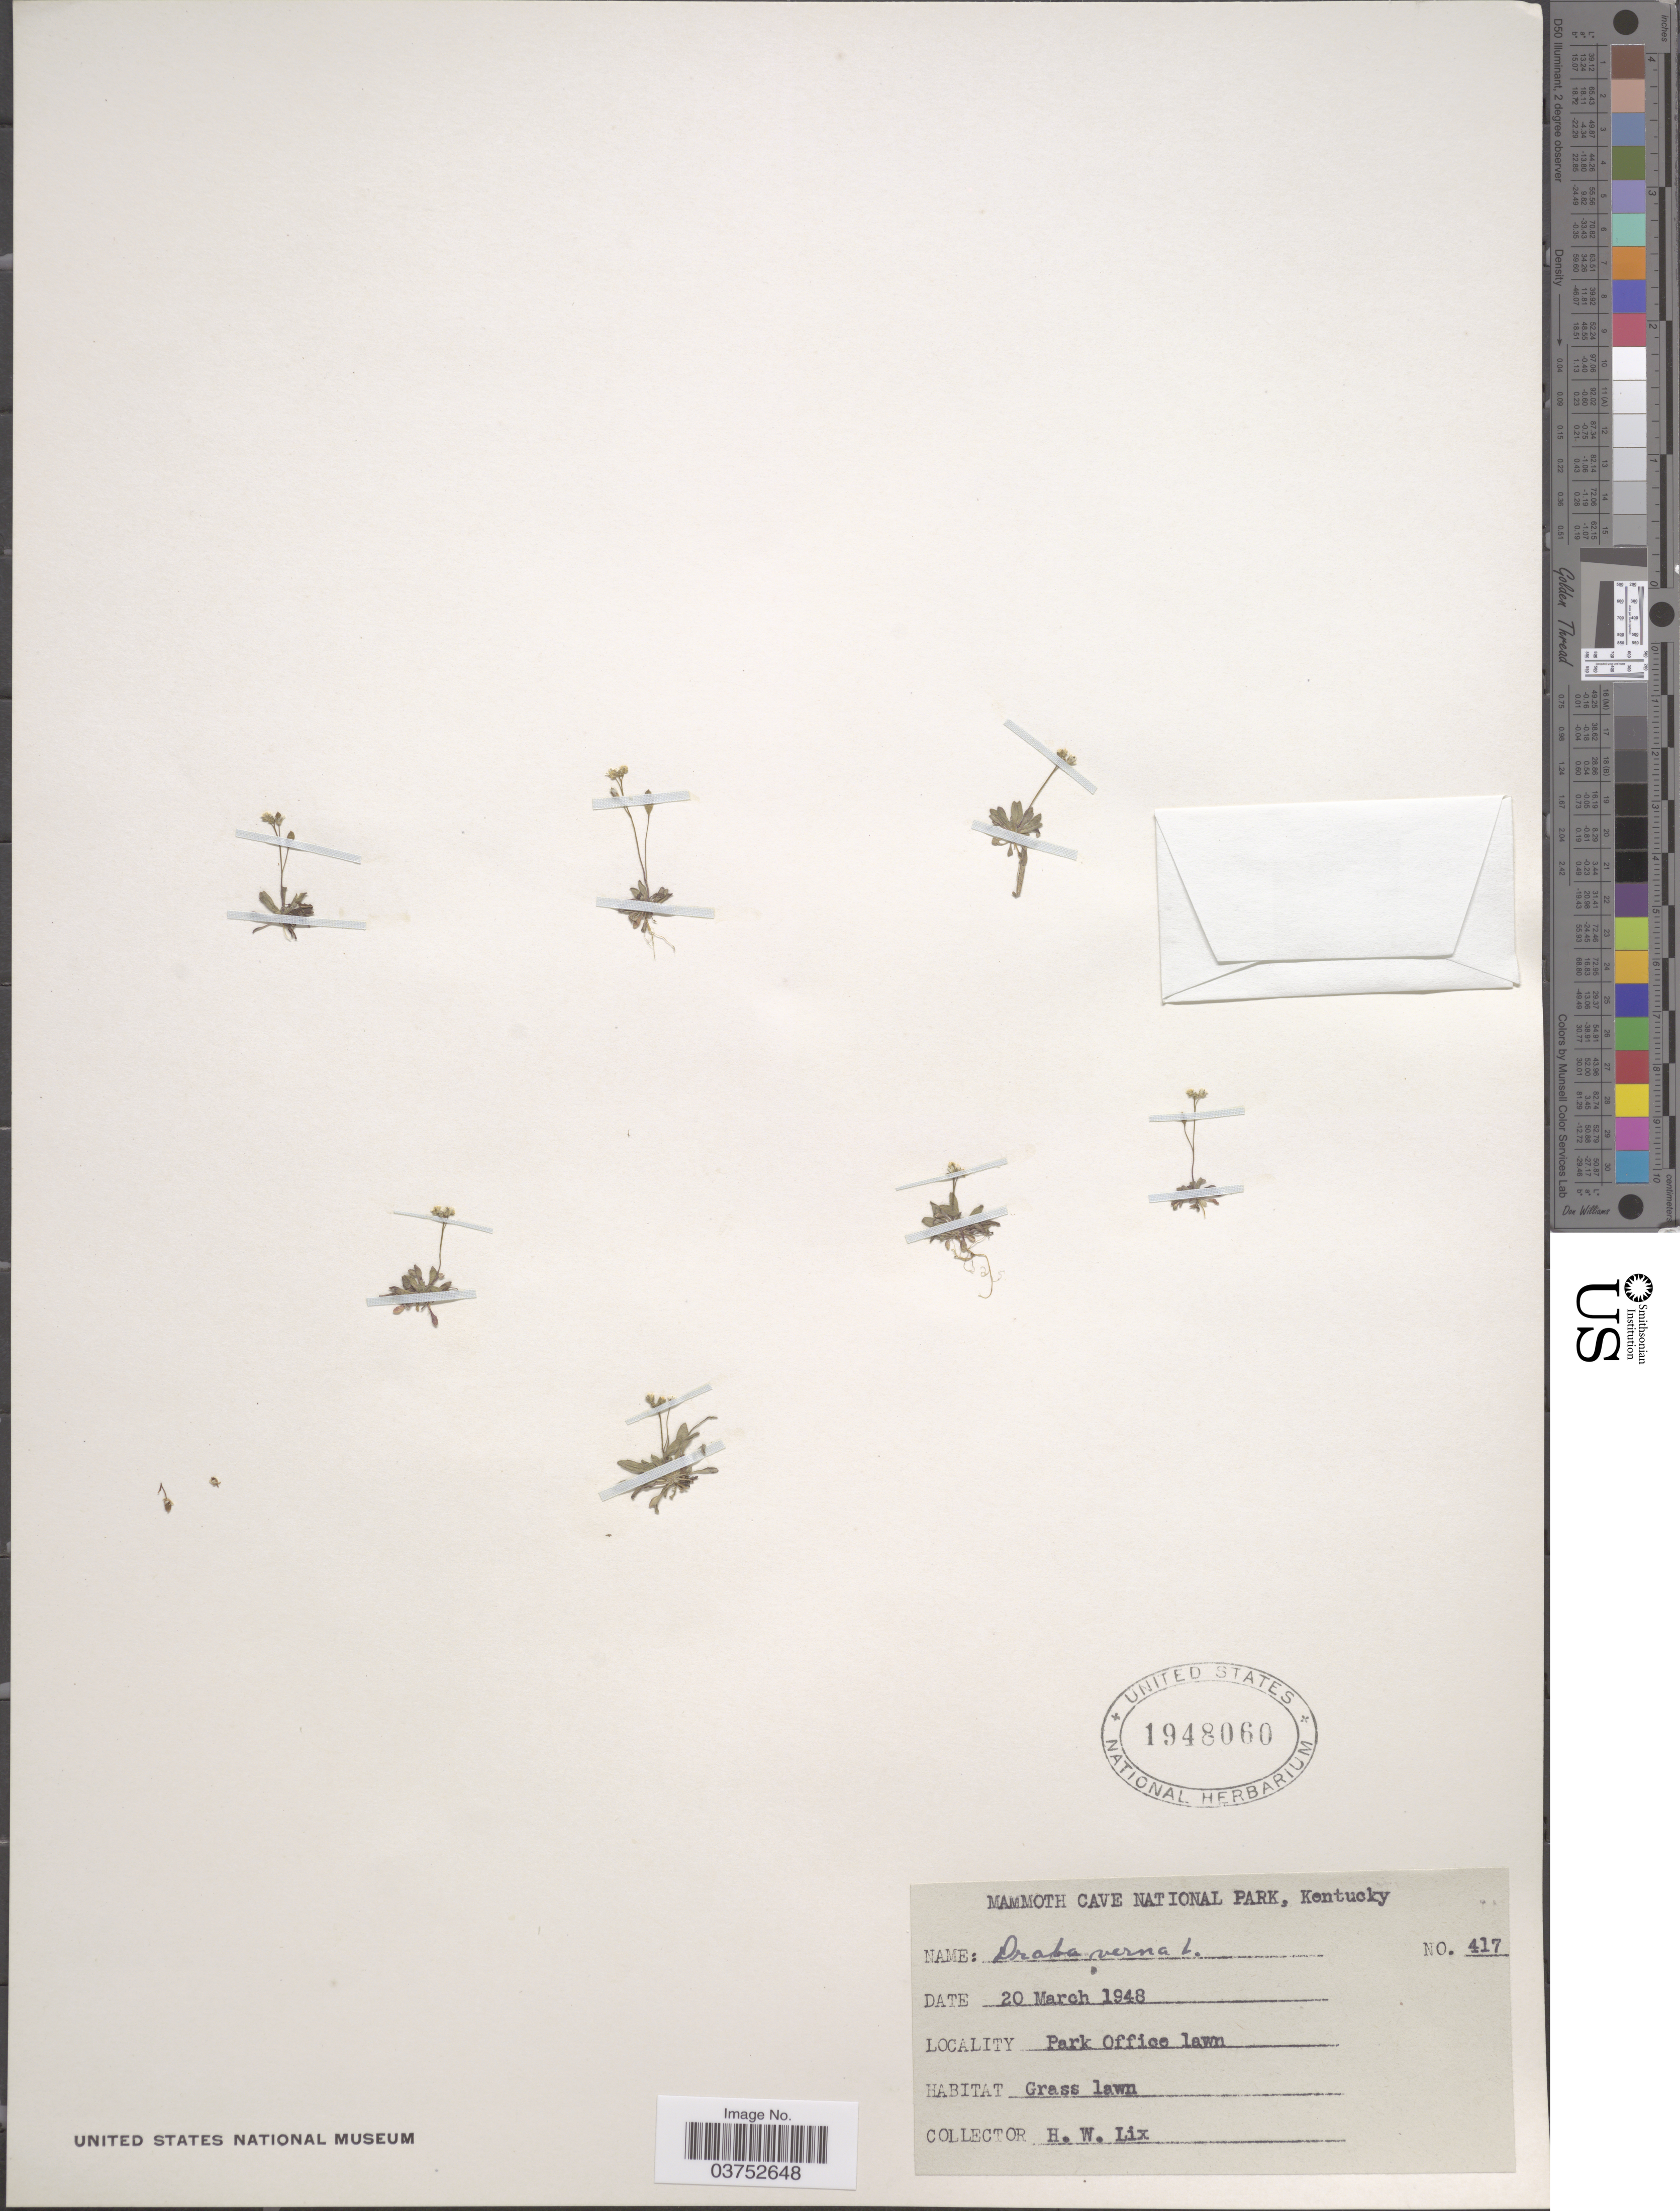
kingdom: Plantae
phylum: Tracheophyta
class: Magnoliopsida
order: Brassicales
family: Brassicaceae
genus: Draba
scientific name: Draba verna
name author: L.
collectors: H. W. Lix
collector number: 417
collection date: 1948-03-20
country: United States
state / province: Kentucky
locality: Mammoth Cave National Park. Park Office lawn.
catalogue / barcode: US 1948060